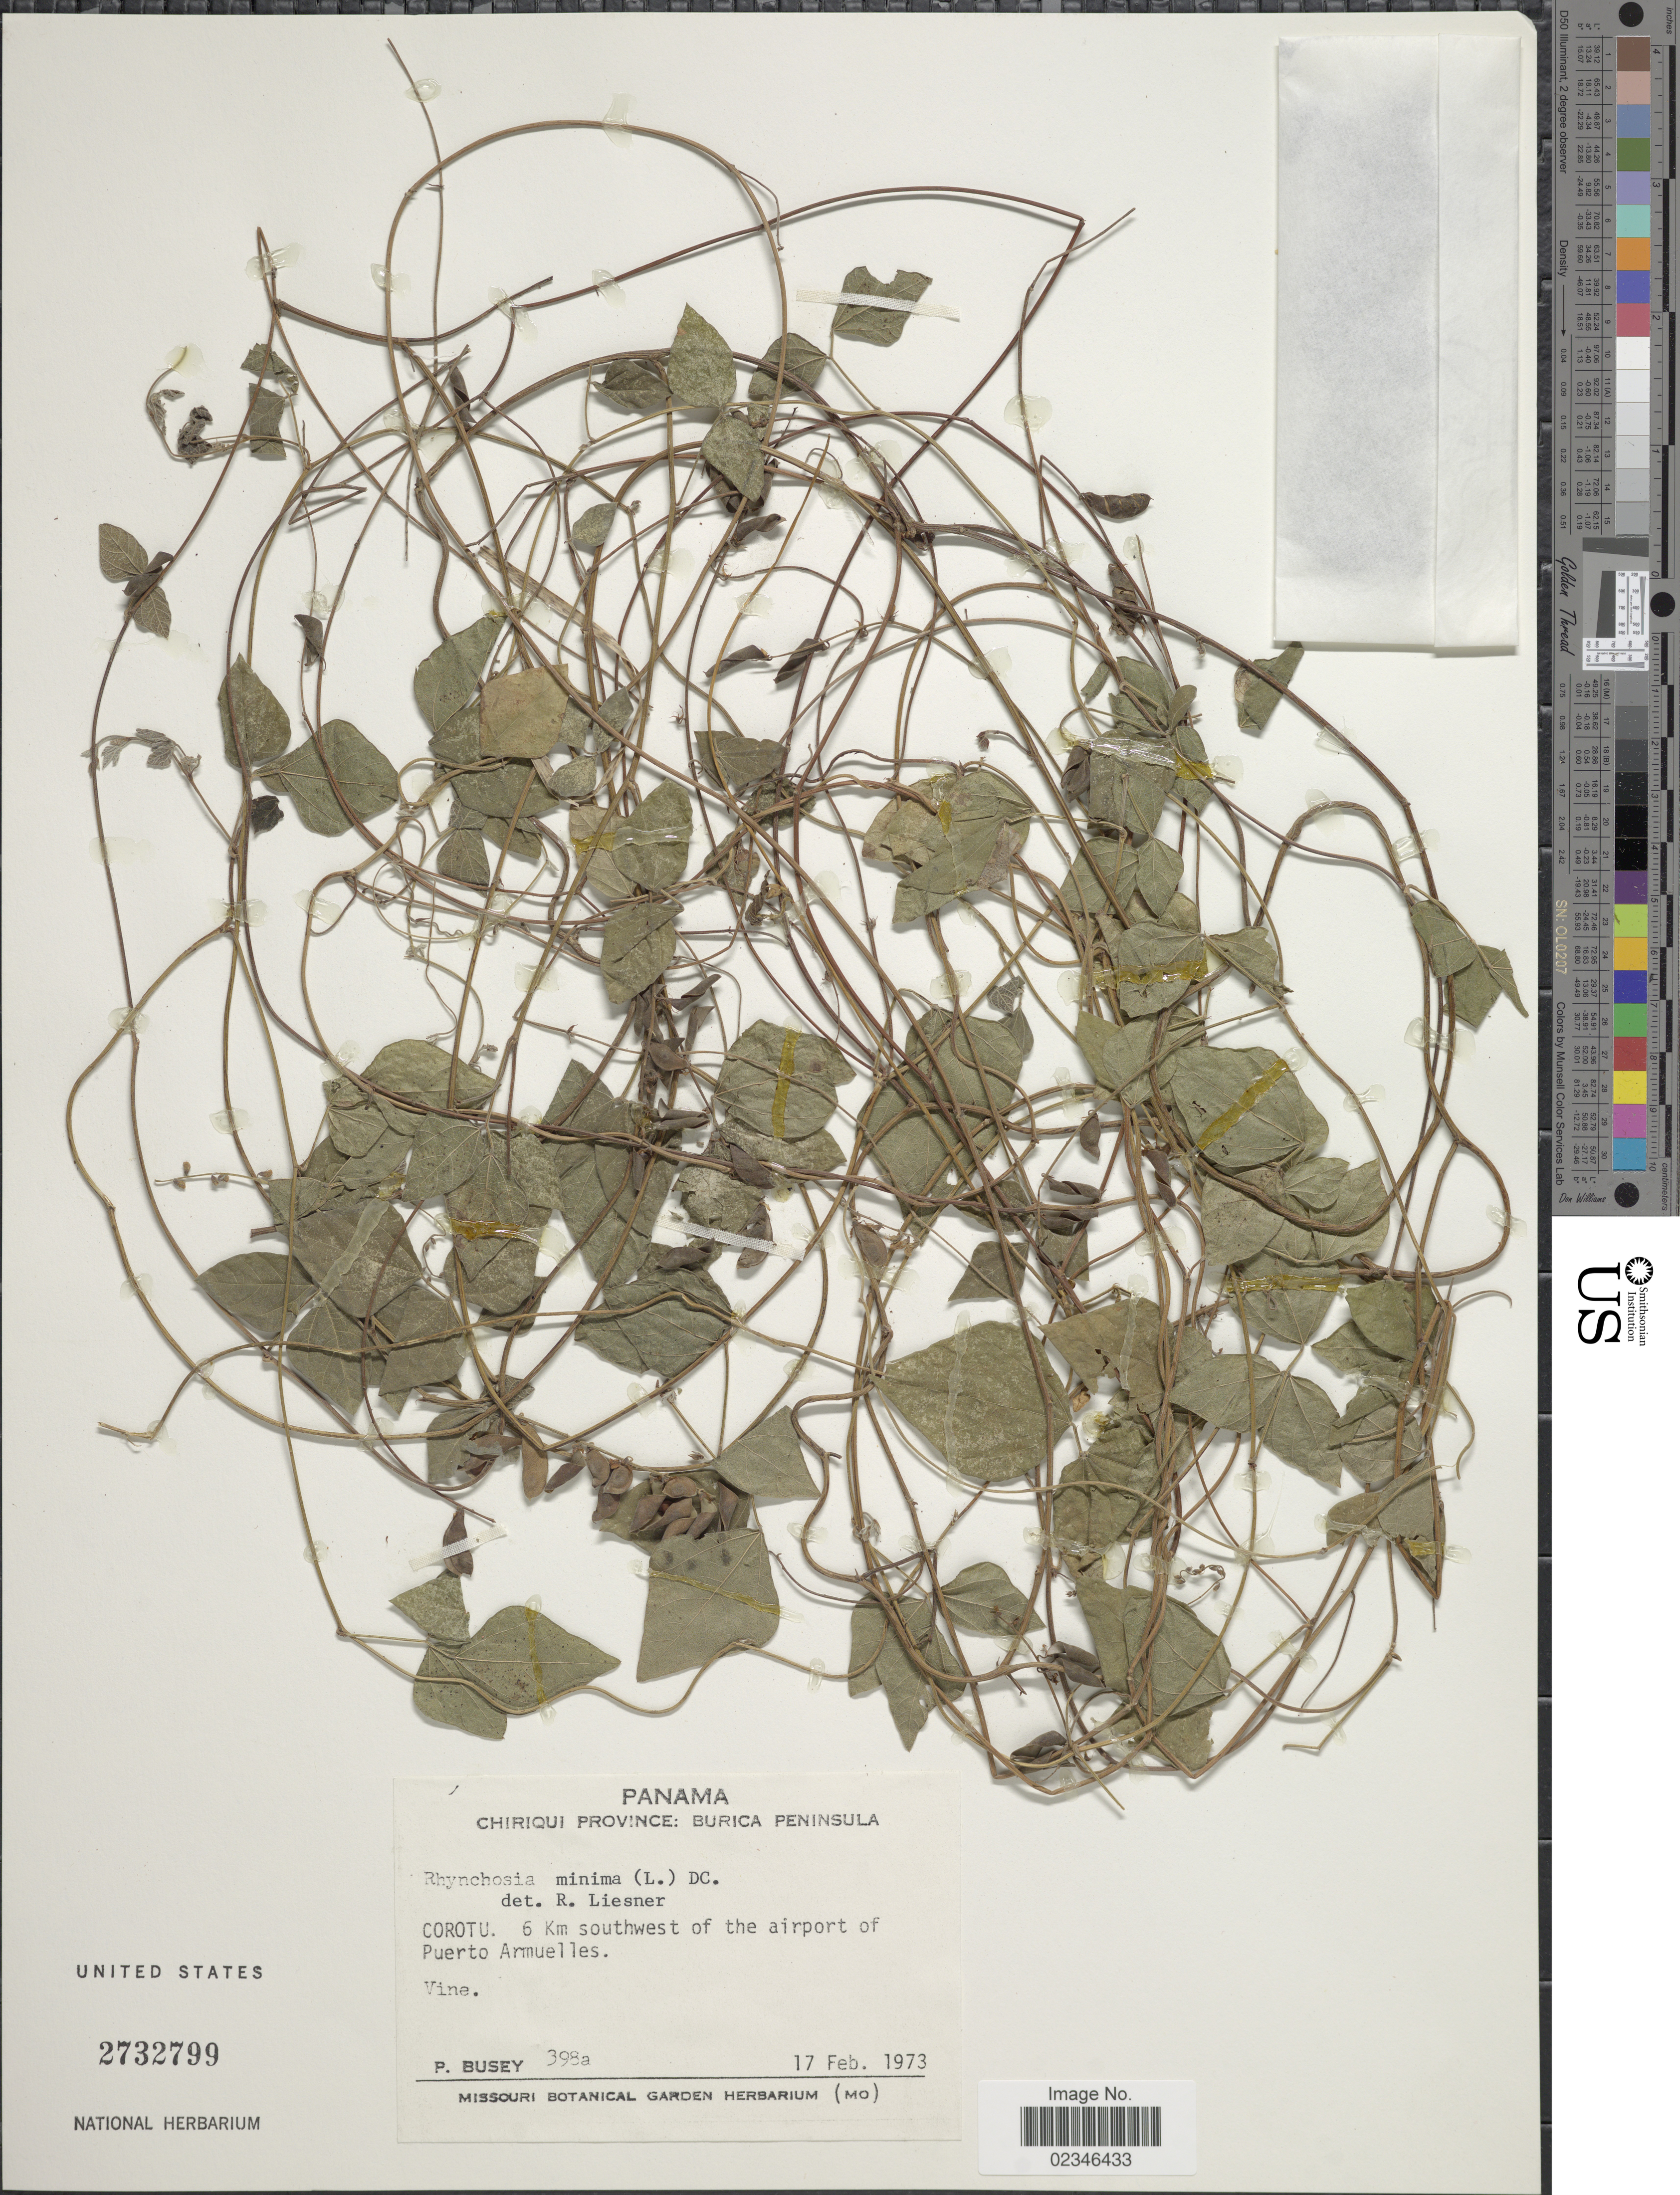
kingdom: Plantae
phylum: Tracheophyta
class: Magnoliopsida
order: Fabales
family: Fabaceae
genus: Rhynchosia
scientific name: Rhynchosia minima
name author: (L.) DC.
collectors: P. Busey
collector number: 398a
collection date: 1973-02-17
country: Panama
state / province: Chiriqui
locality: Chiriqui Province: Burica Peninsula. Corotu. 6 Km southwest of the airport of Puerto Armuelles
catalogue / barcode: US 2732799